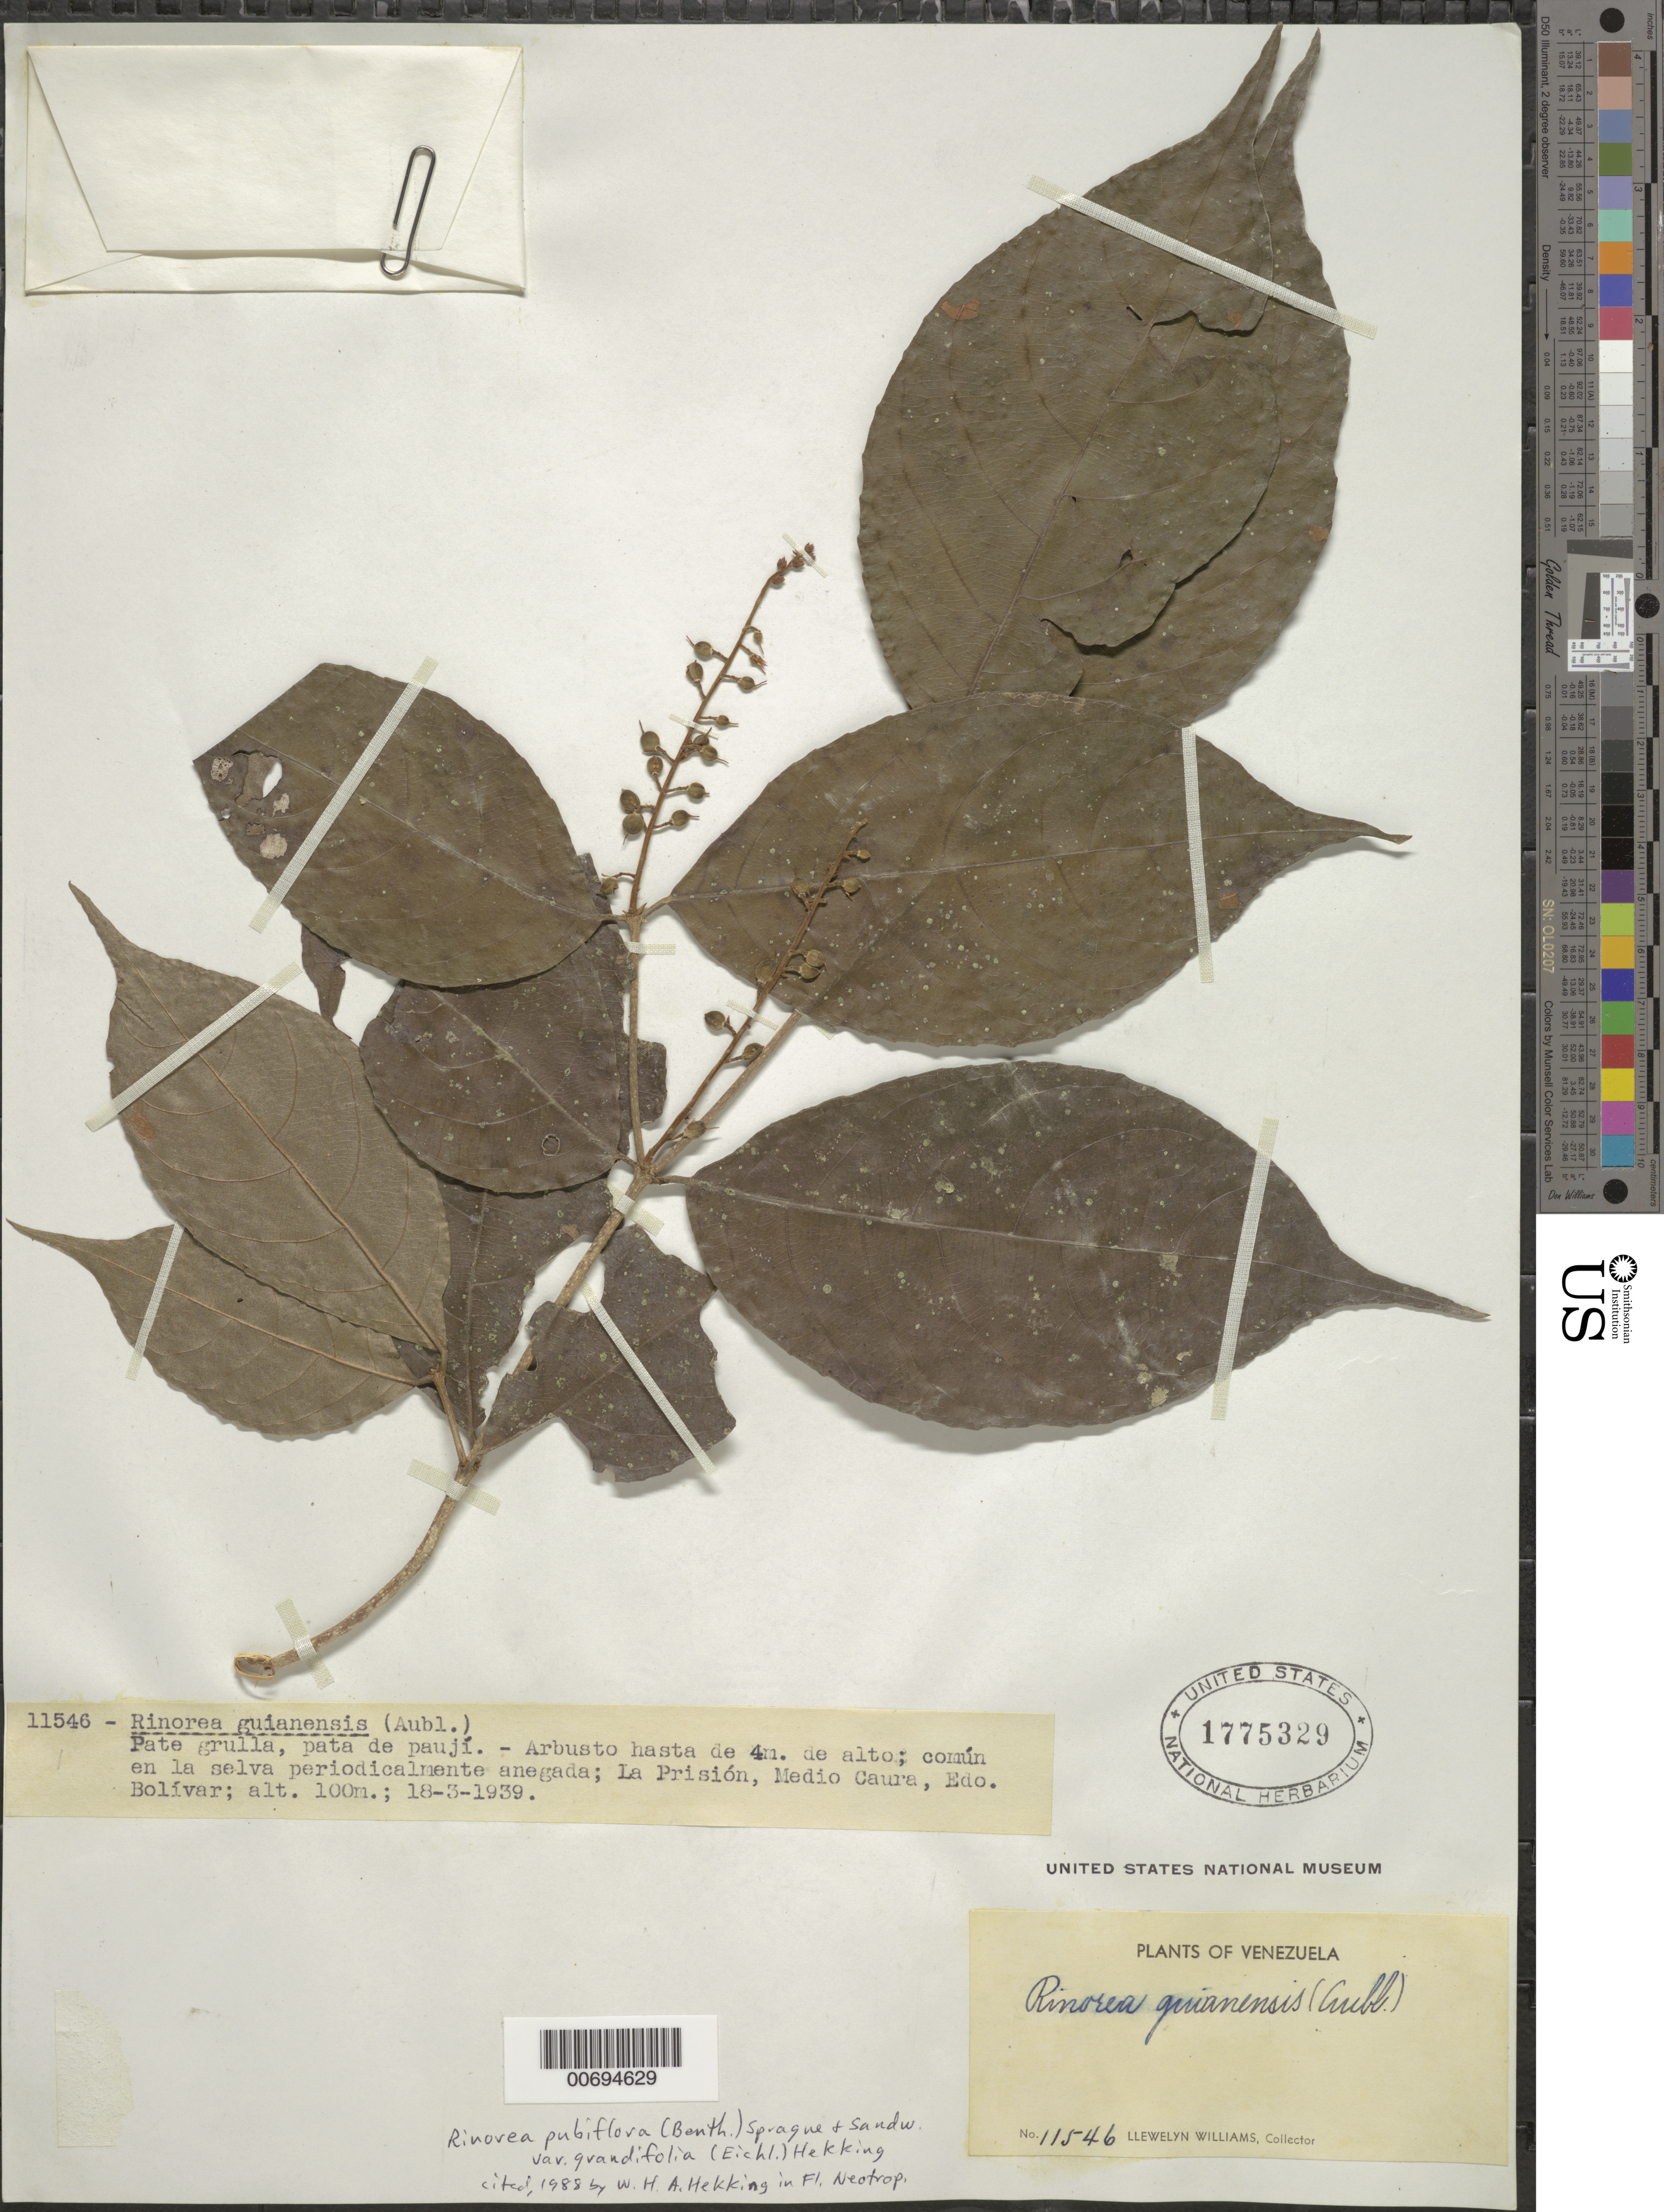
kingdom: Plantae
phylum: Tracheophyta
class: Magnoliopsida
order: Malpighiales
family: Violaceae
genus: Rinorea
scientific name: Rinorea pubiflora var. grandifolia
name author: (Eichler) Hekking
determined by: Hekking, W. H. A.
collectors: Ll. Williams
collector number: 11546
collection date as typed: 18-Mar-39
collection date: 1939-03-18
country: Venezuela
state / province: Bolívar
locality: La Prisión, Medio Caura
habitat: Forest, periodically flooded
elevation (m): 100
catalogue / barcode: US 1775329